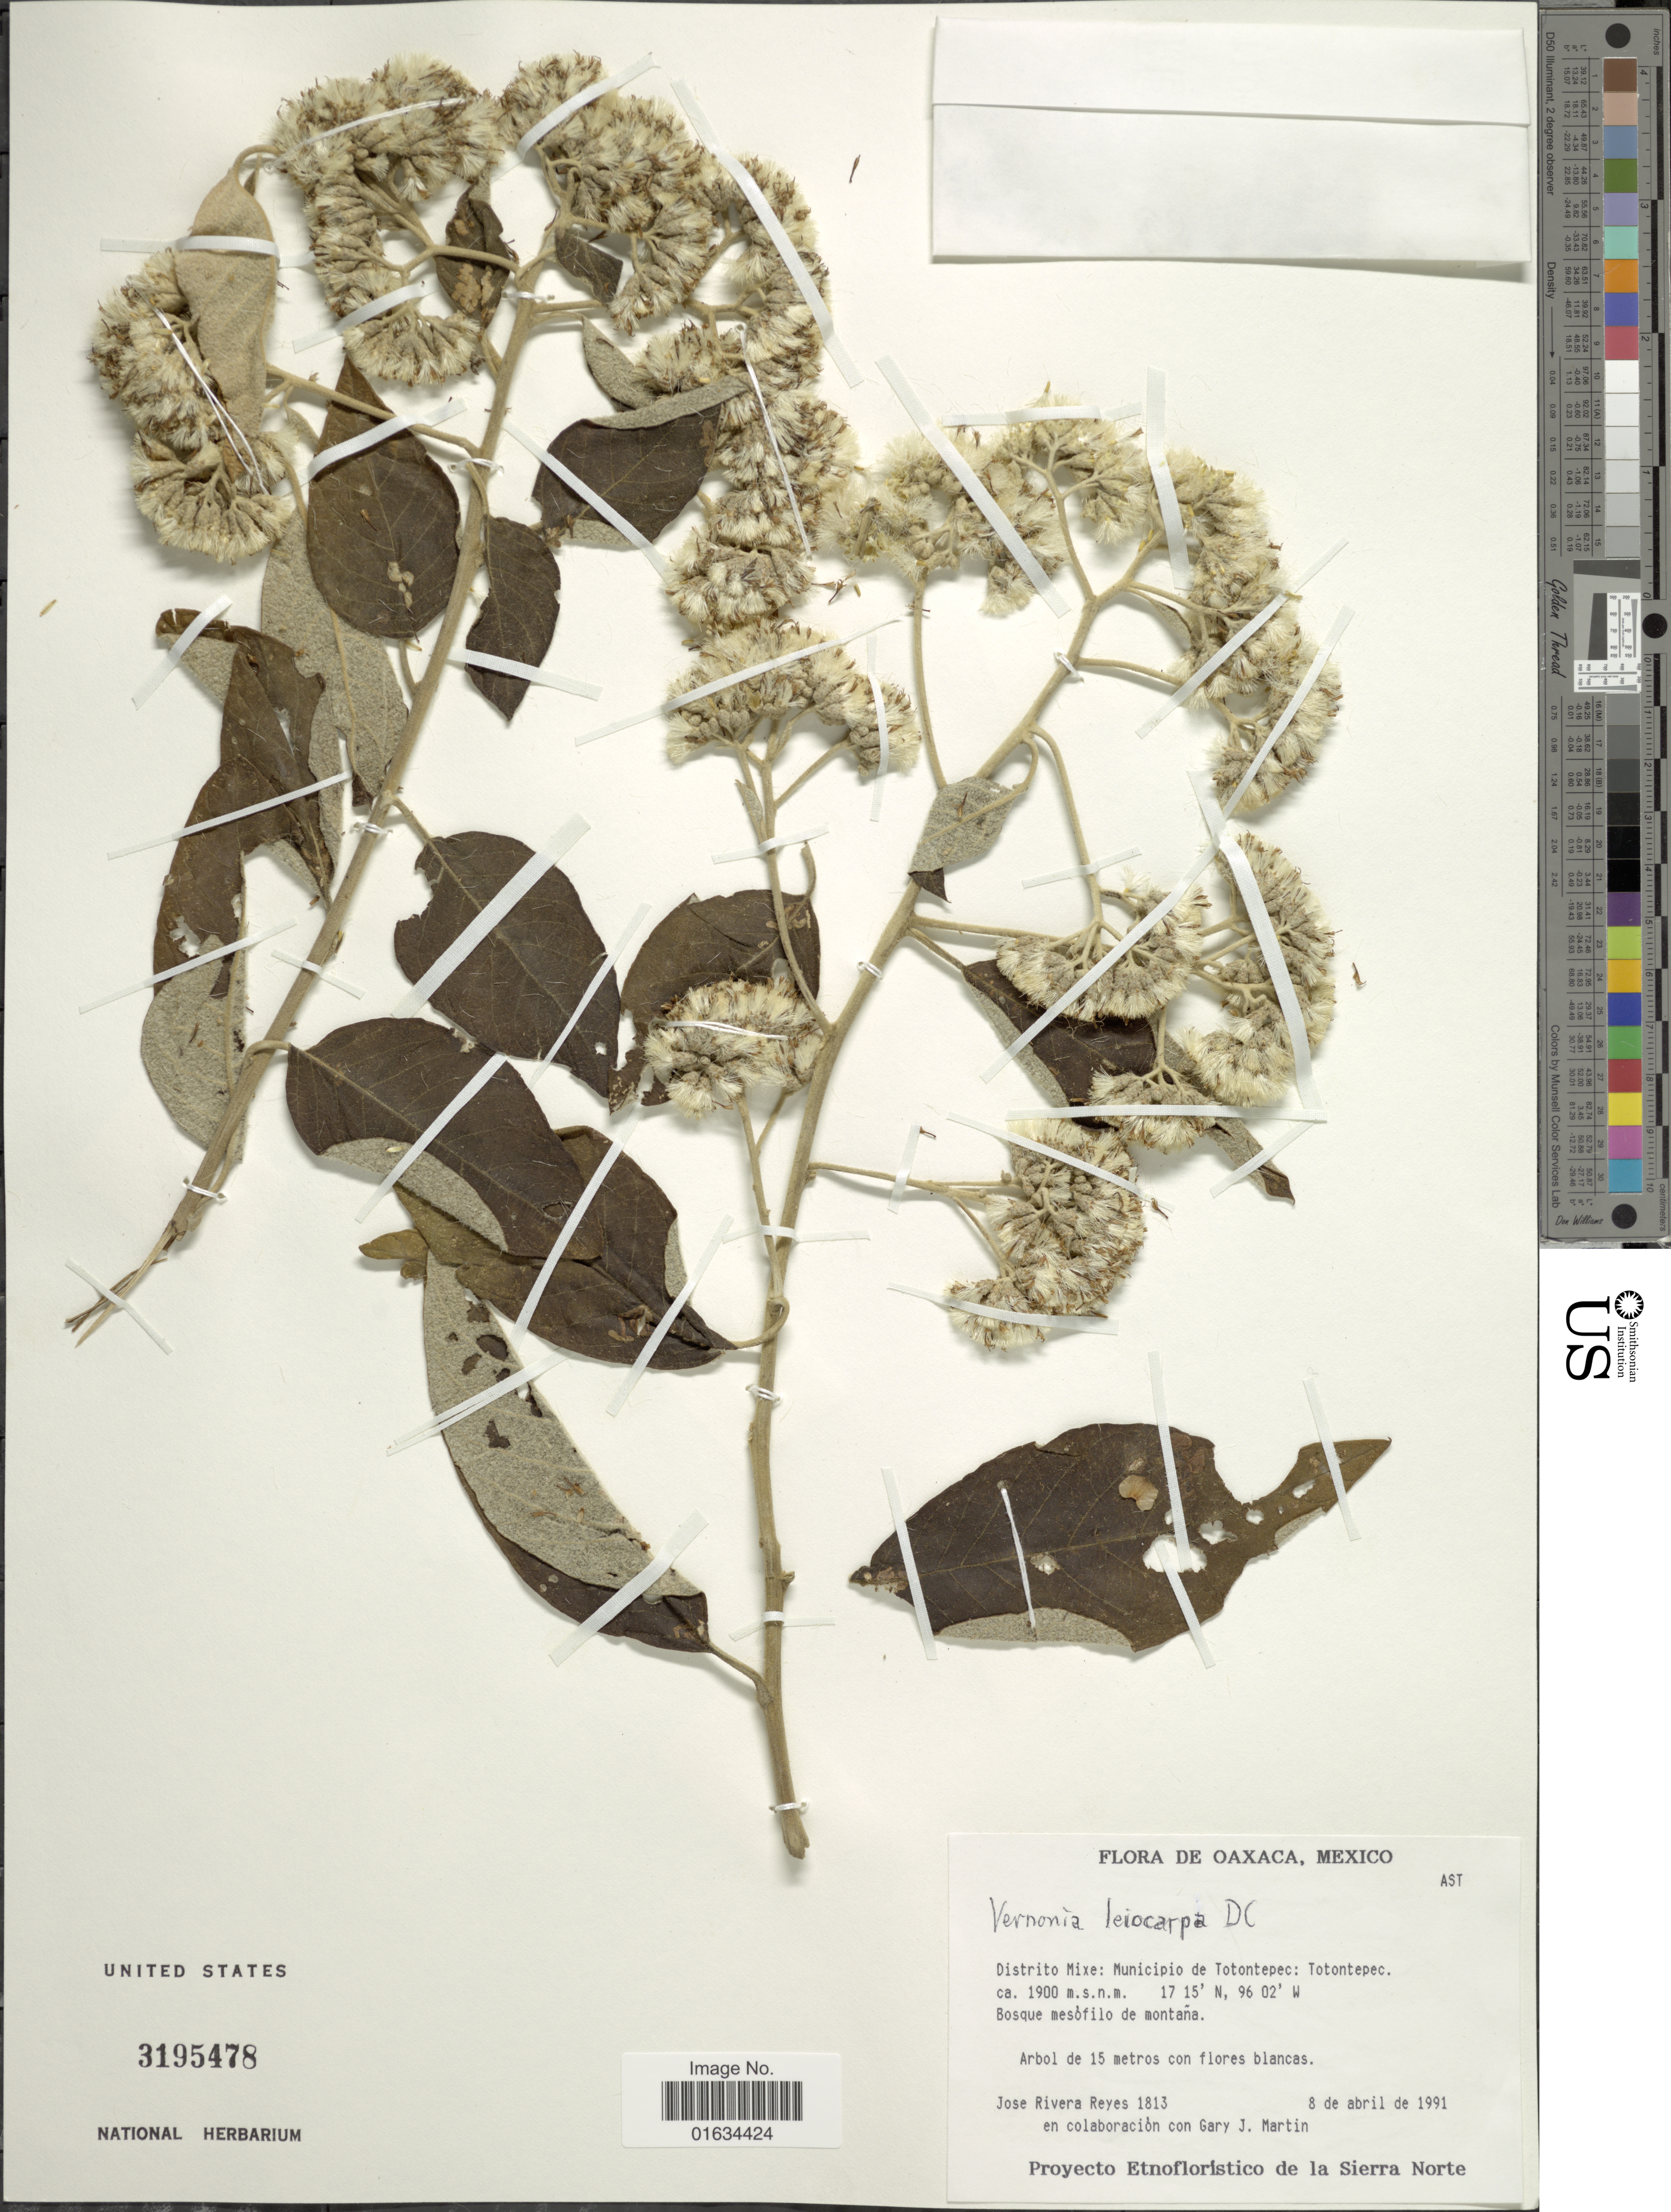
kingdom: Plantae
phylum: Tracheophyta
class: Magnoliopsida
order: Asterales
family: Asteraceae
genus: Eremosis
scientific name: Eremosis leiocarpa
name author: (DC.) Gleason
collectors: J. Reyes & G. J. Martin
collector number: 1813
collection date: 1991-04-08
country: Mexico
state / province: Oaxaca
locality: Distrito Mixe: Municipio de Totontepec: Totontepec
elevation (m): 1900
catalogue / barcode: US 3195478